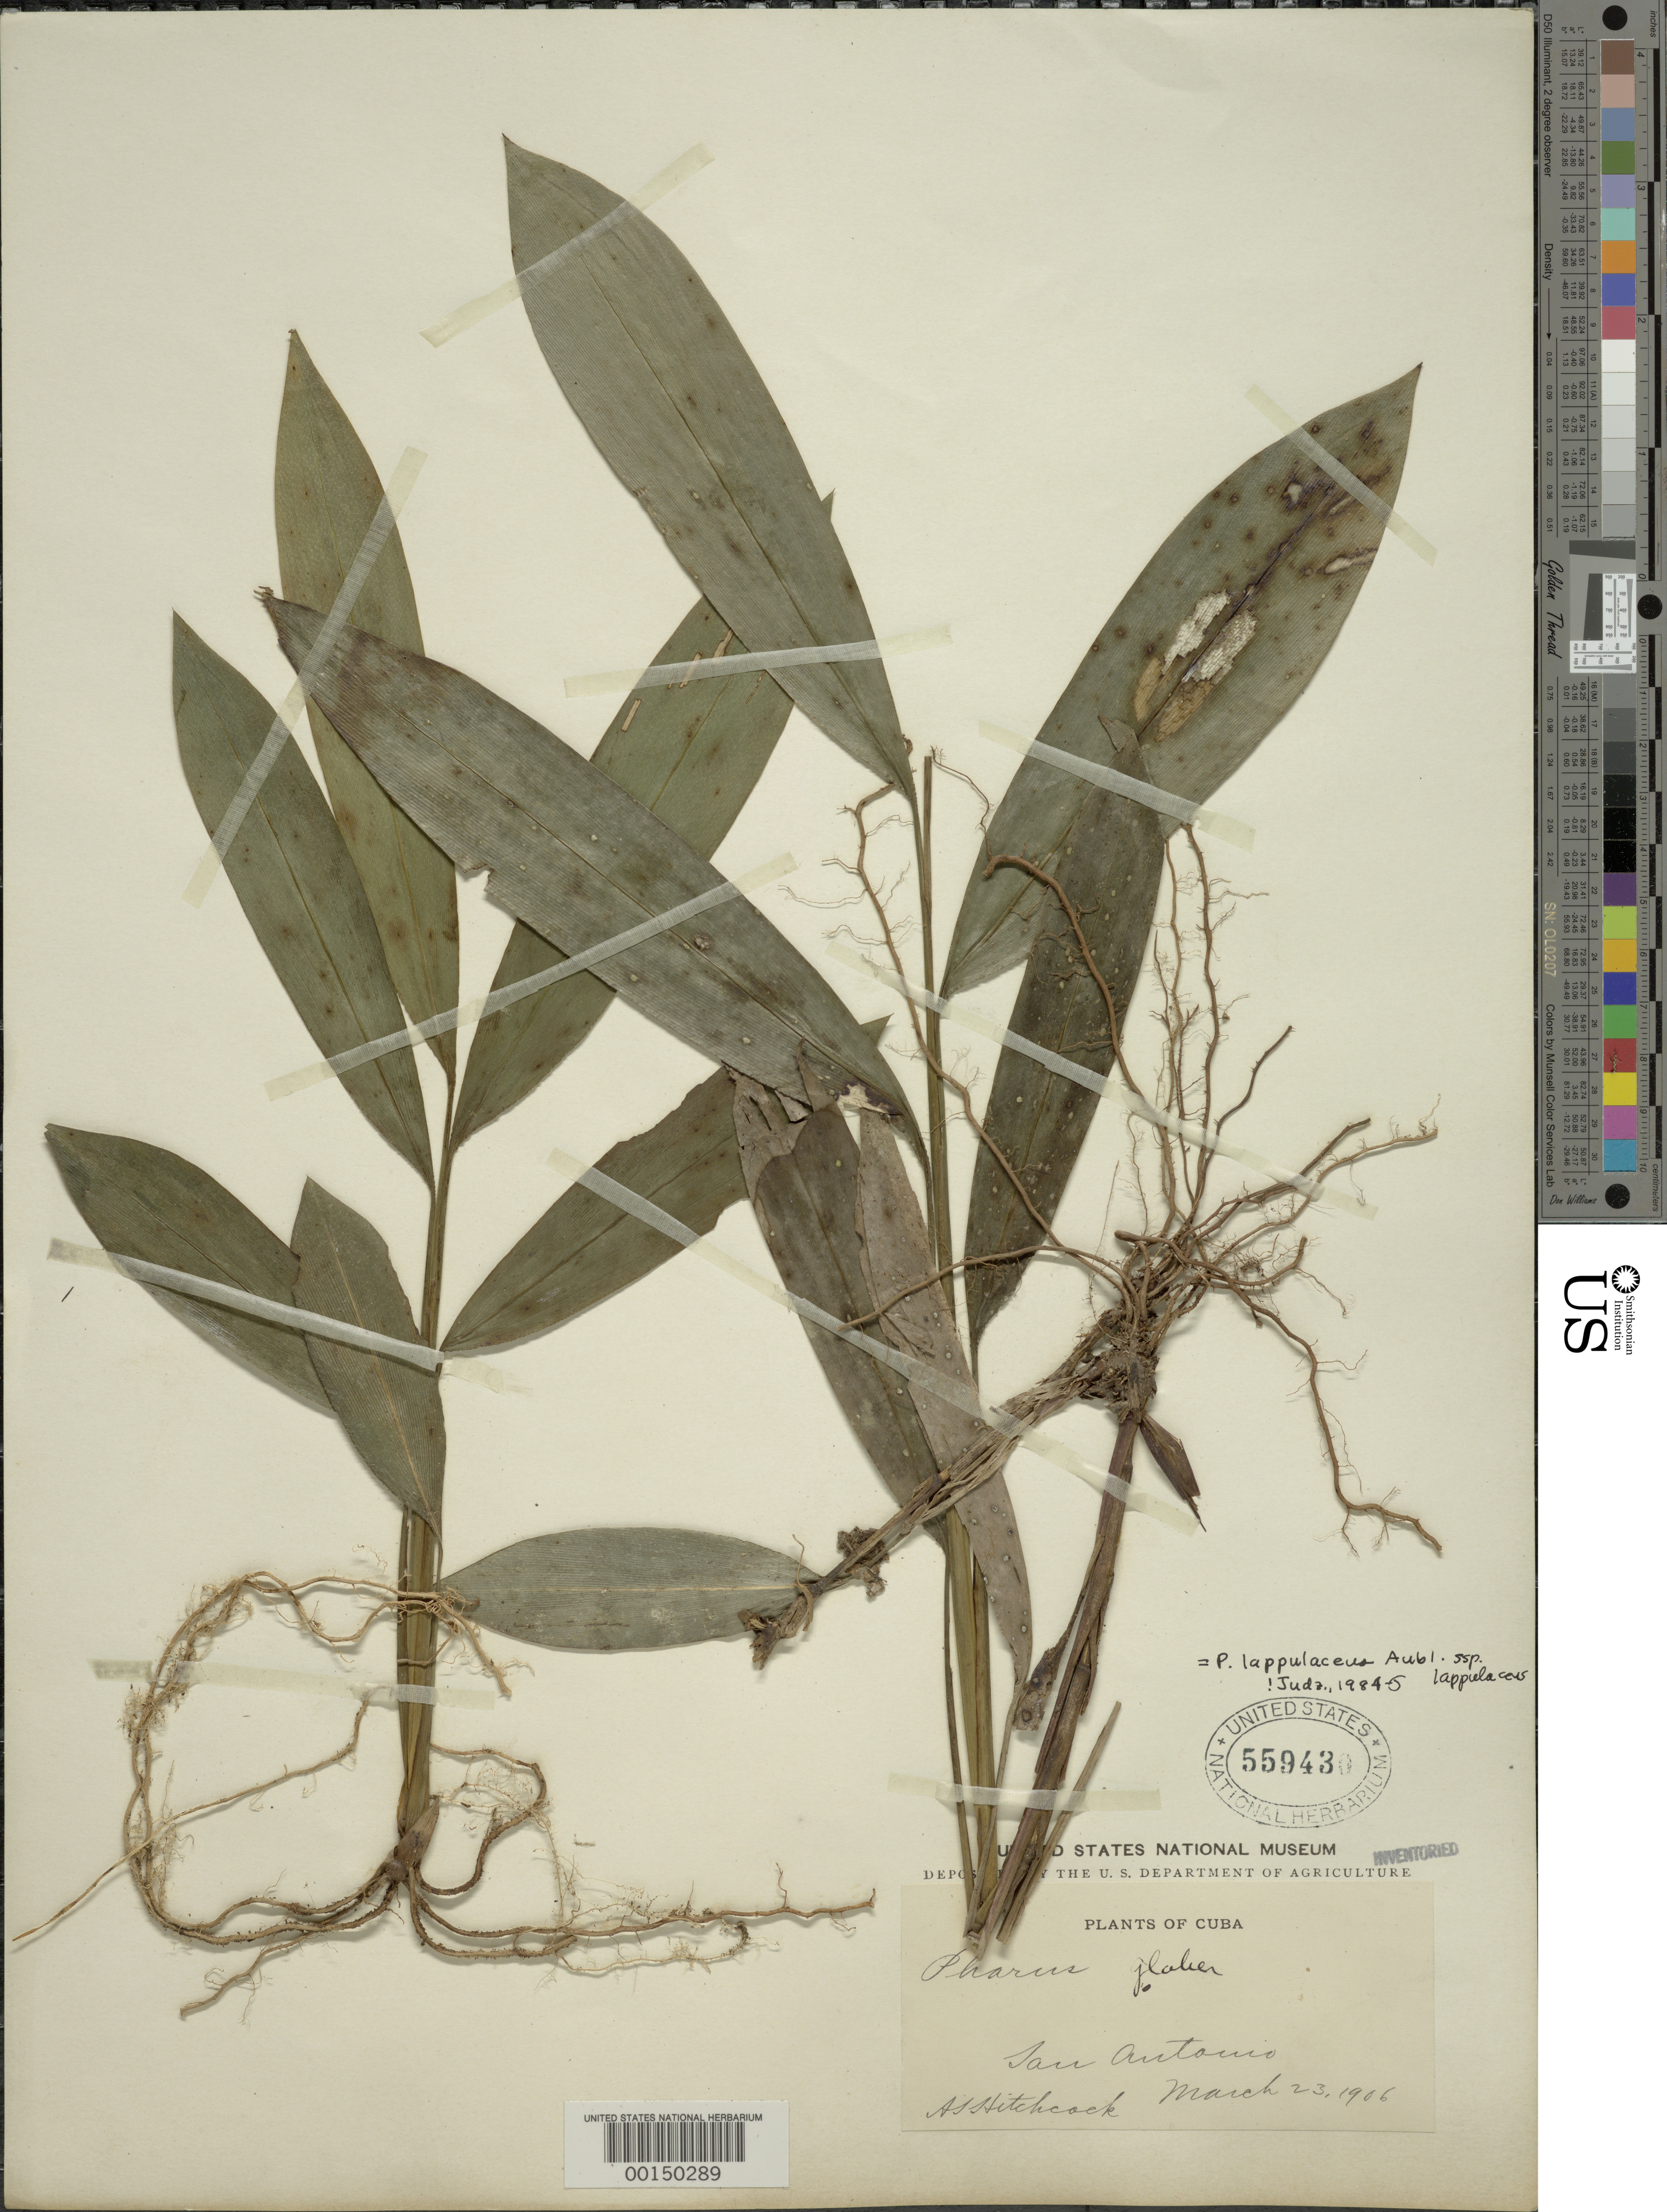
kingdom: Plantae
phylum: Tracheophyta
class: Liliopsida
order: Poales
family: Poaceae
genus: Pharus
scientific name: Pharus lappulaceus subsp. lappulaceus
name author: Aubl.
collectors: A. S. Hitchcock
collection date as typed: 23 Mar 1906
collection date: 1906-03-23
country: Cuba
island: Greater Antilles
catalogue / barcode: US 559430